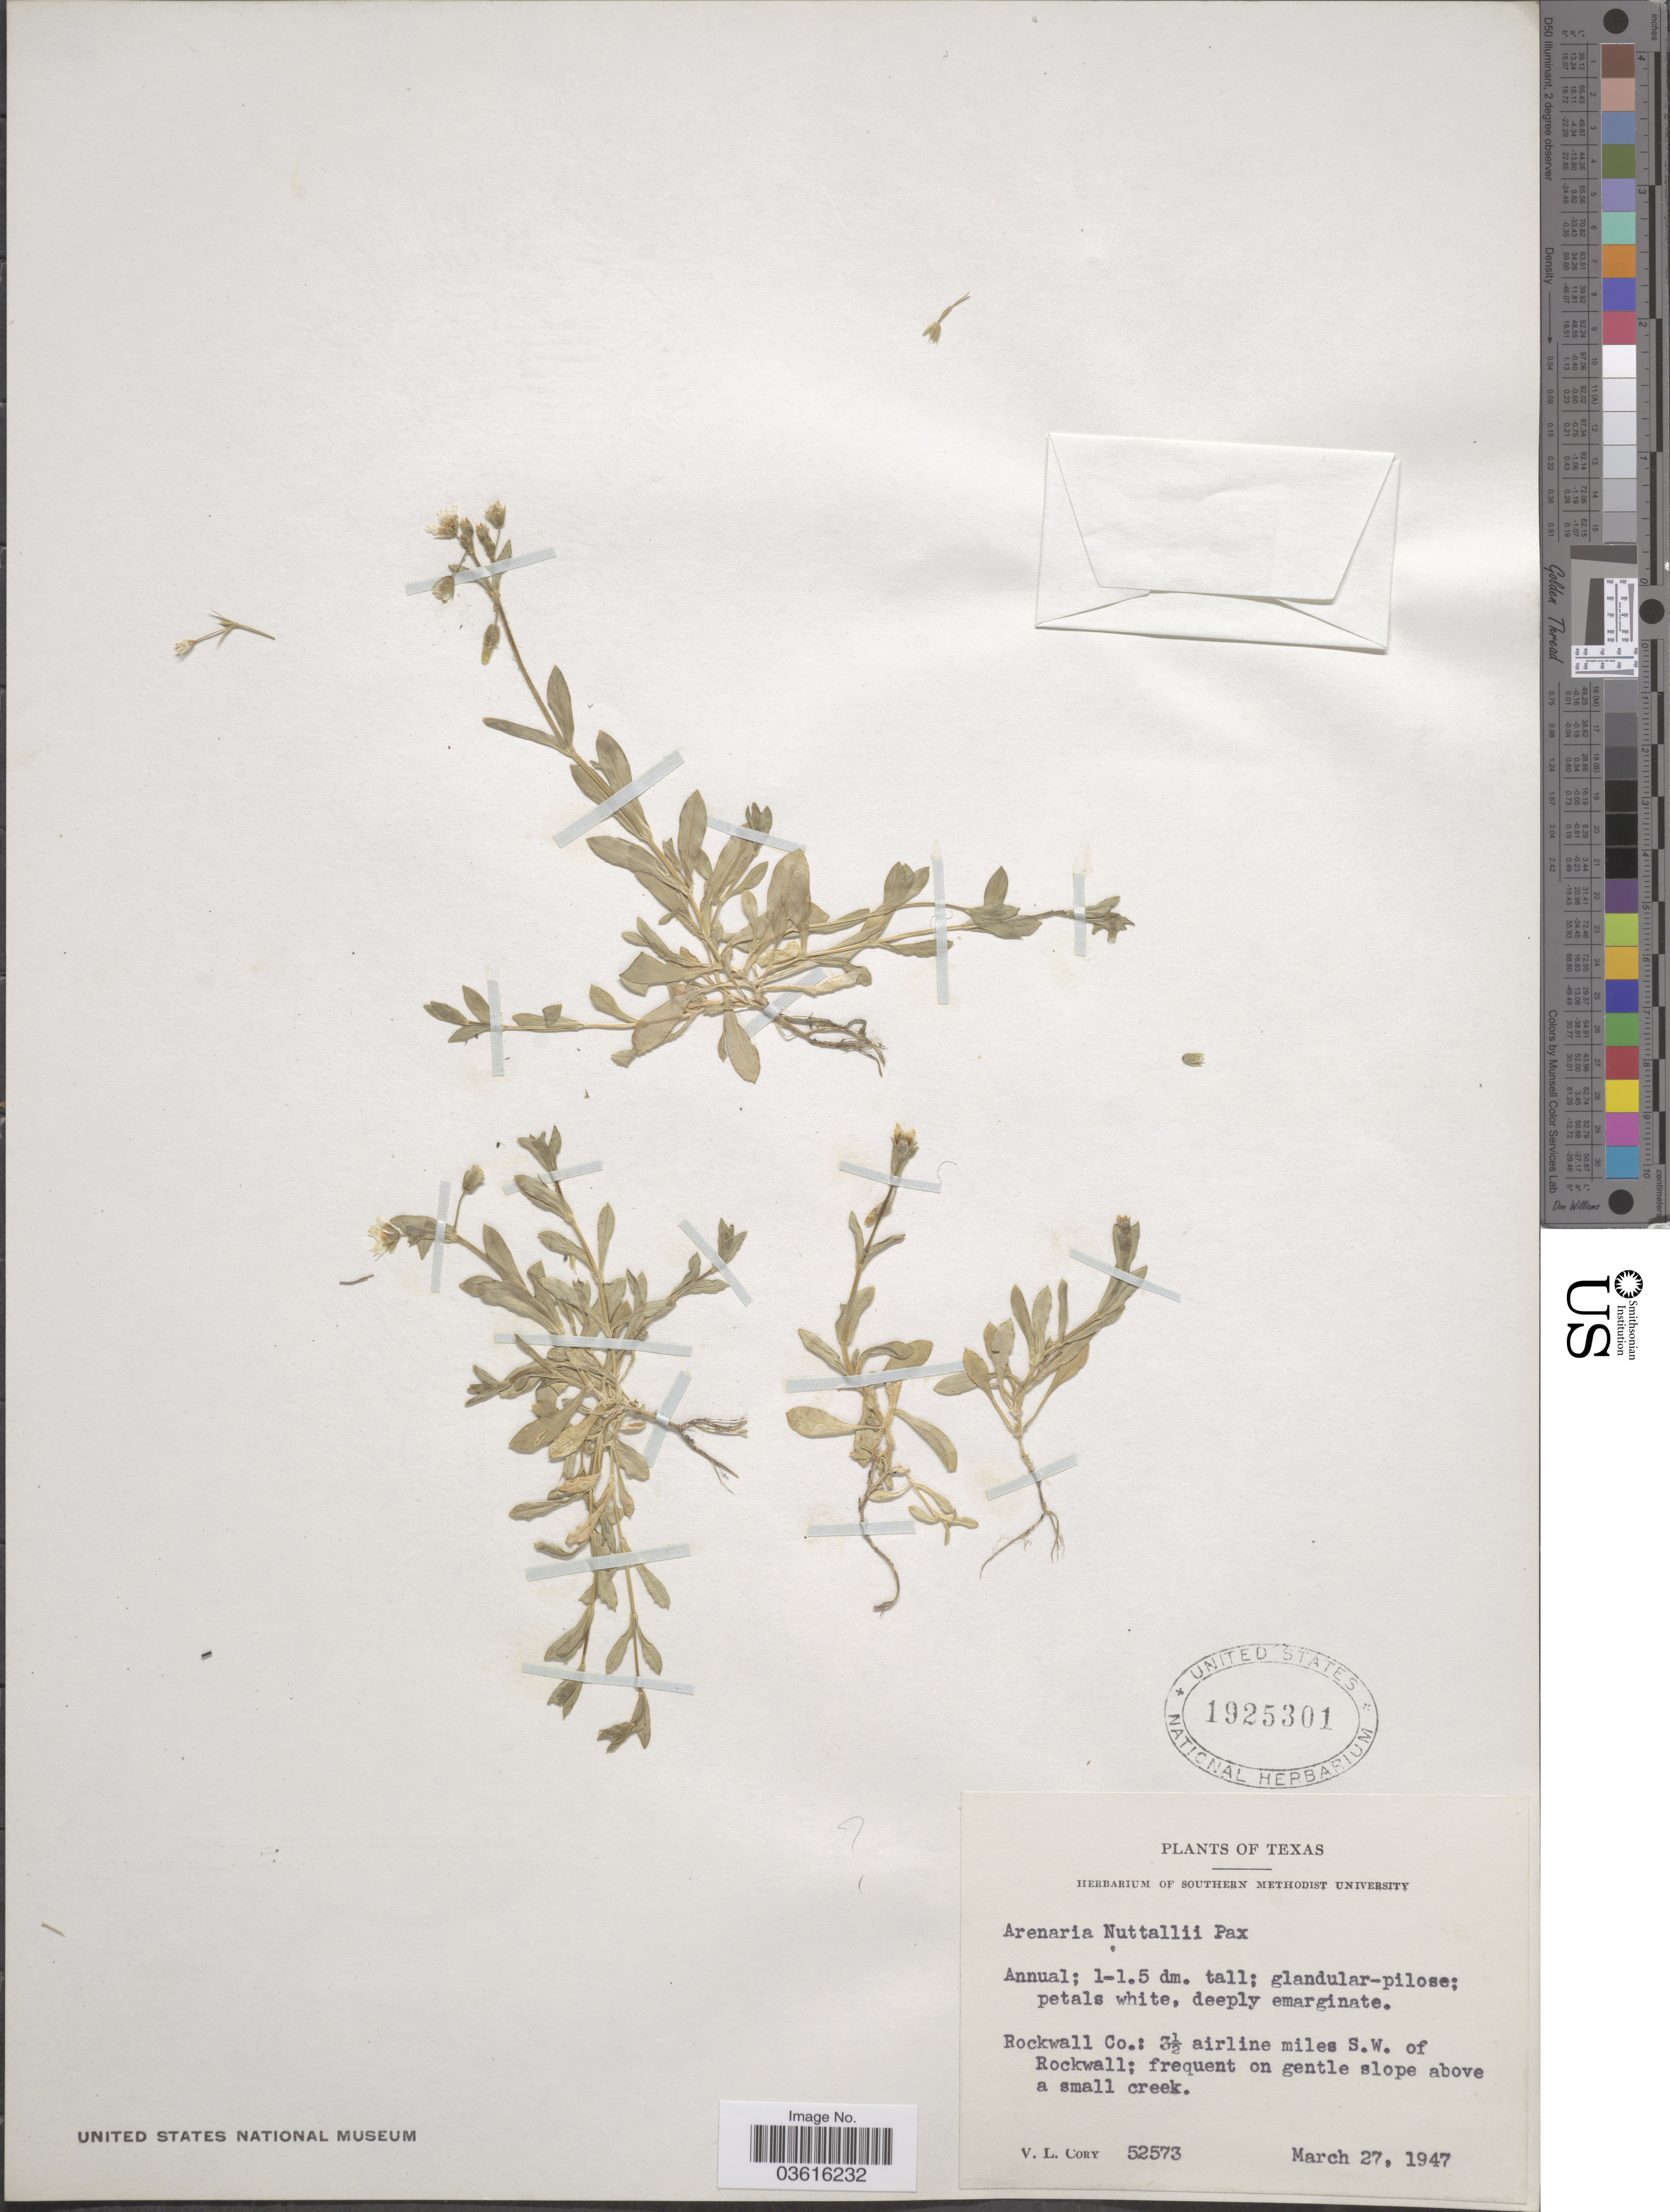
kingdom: Plantae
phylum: Tracheophyta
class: Magnoliopsida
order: Caryophyllales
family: Caryophyllaceae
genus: Minuartia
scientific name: Minuartia nuttallii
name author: (Pax) Briq.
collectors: V. Cory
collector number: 52573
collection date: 1947-03-27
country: United States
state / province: Texas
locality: Rockwall Co.: 3½ airline miles S.W. of Rockwall; frequent on gentle slope above a small creek.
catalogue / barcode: US 1925301